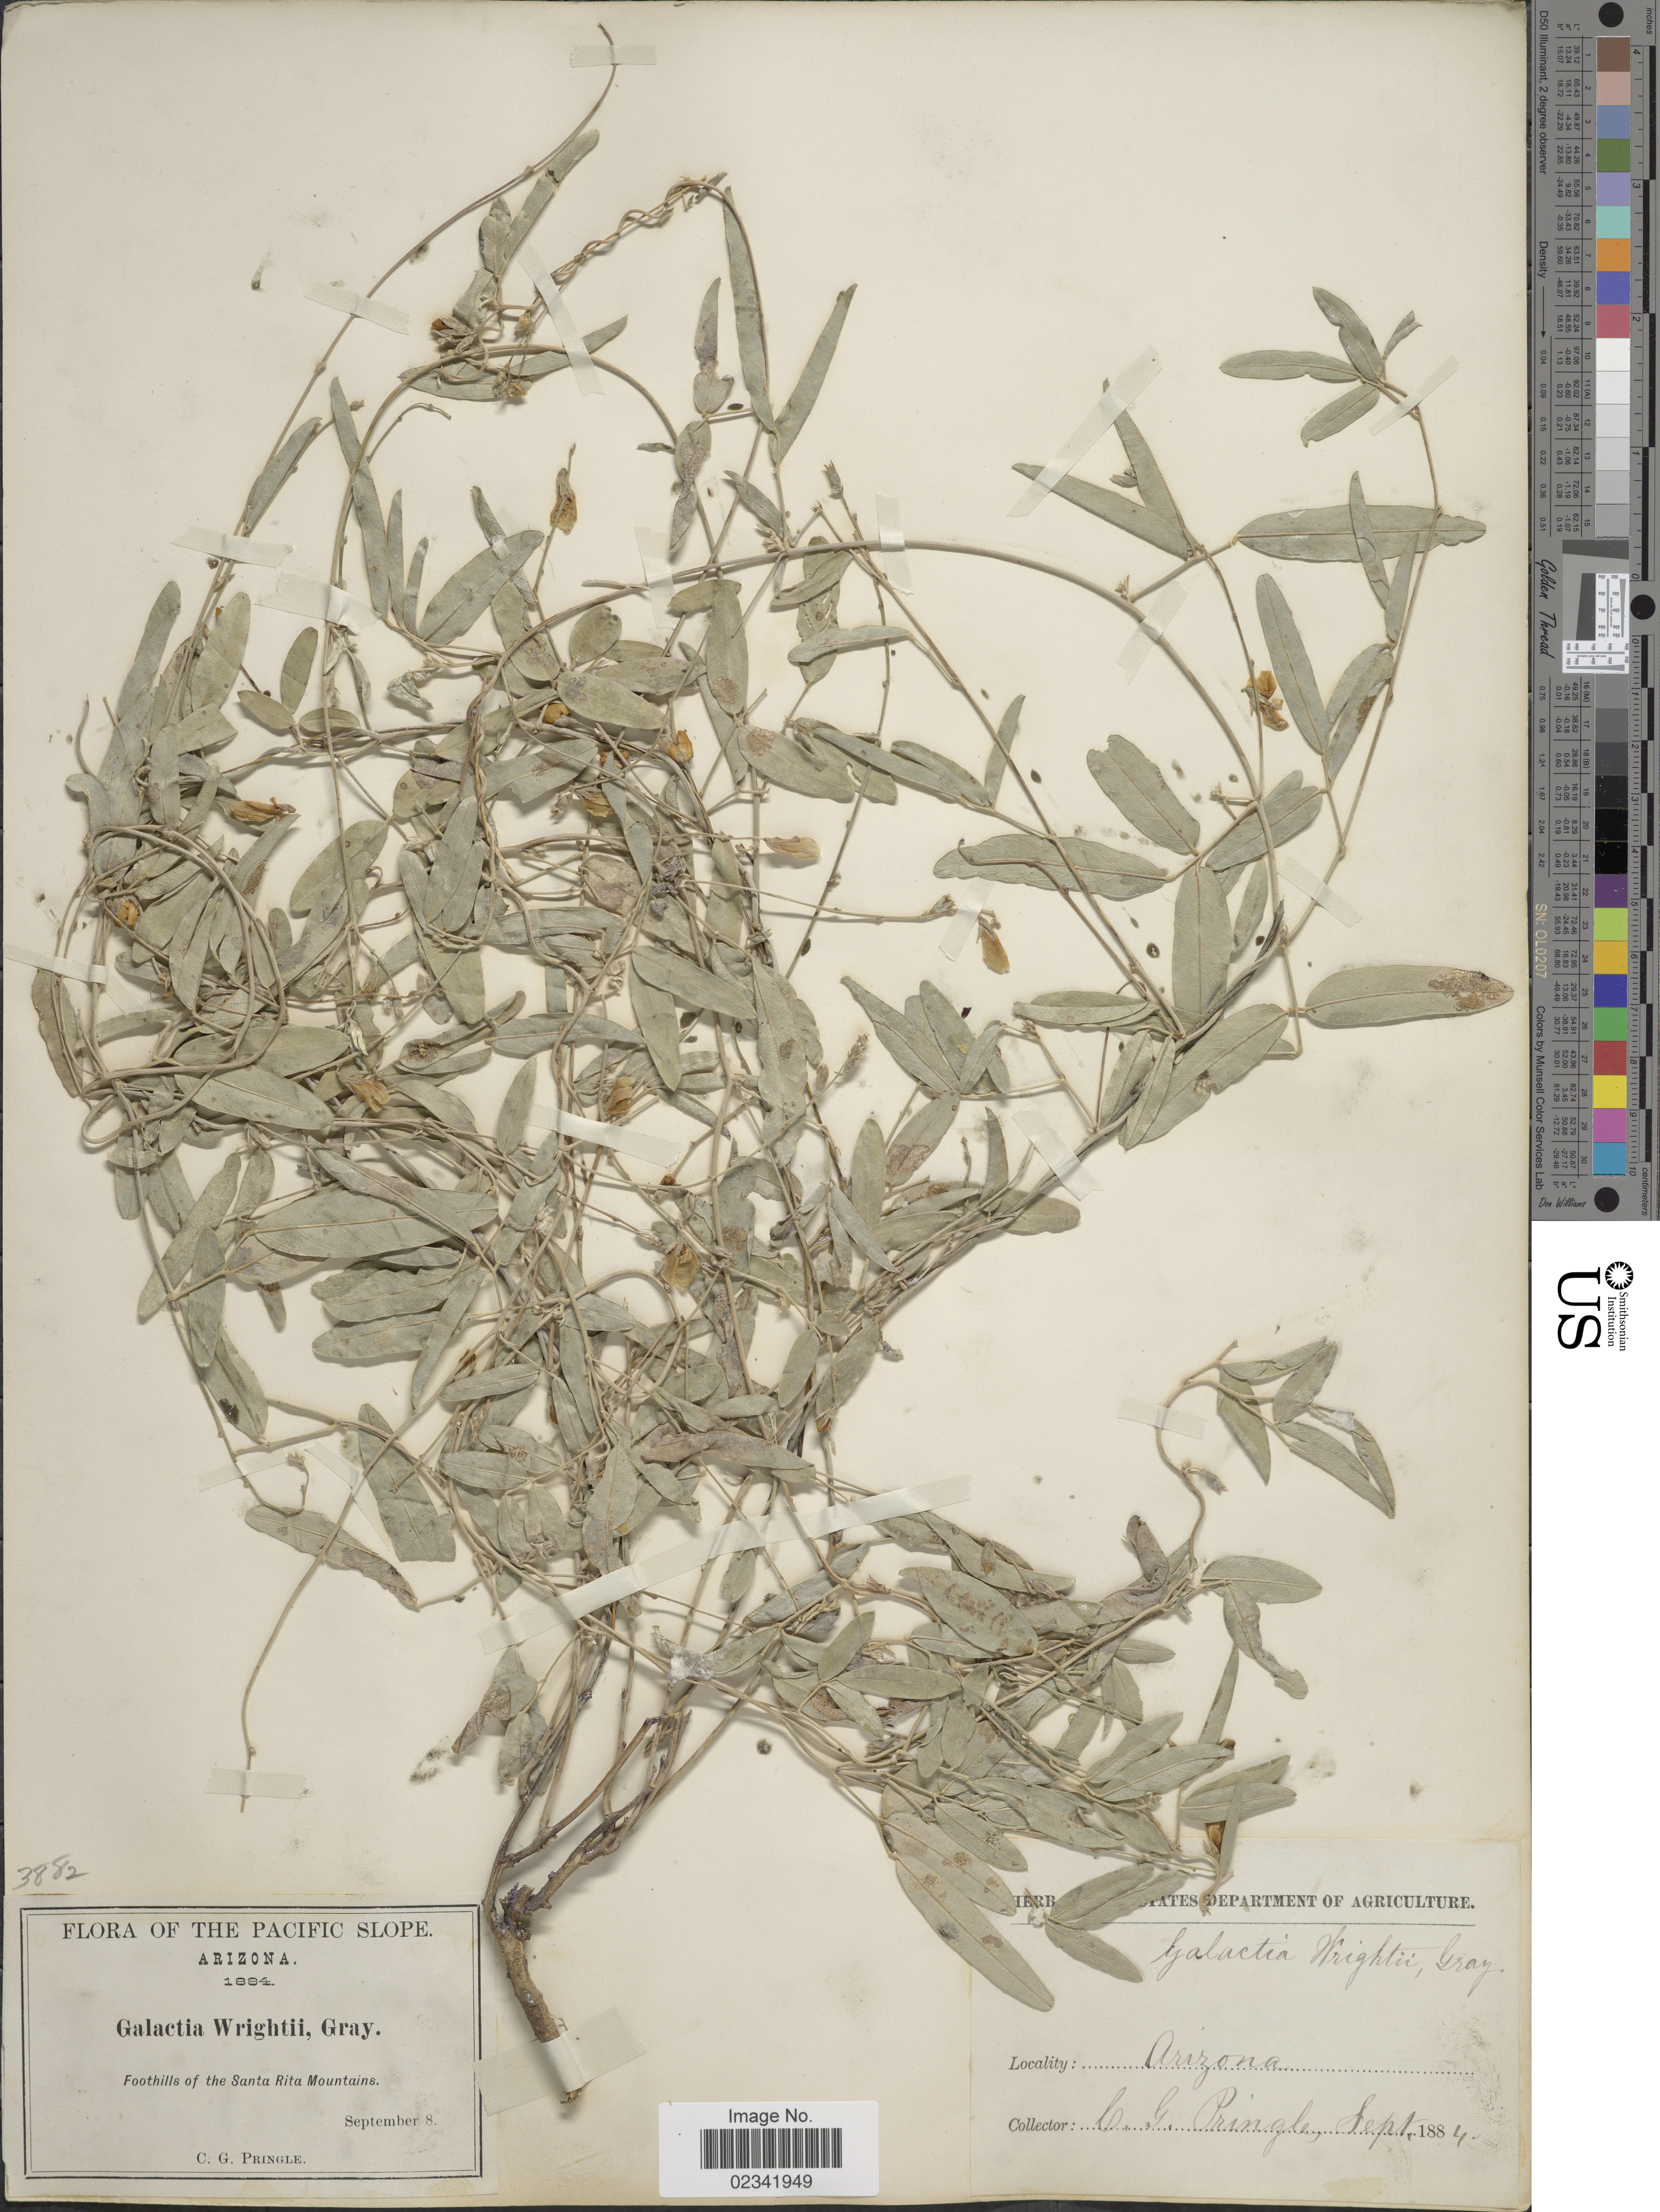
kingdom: Plantae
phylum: Tracheophyta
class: Magnoliopsida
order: Fabales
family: Fabaceae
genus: Galactia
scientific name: Galactia wrightii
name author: A. Gray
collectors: C. G. Pringle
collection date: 1884-09-08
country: United States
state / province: Arizona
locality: The Pacific Slope, Foothills of the Santa Rita Mountains